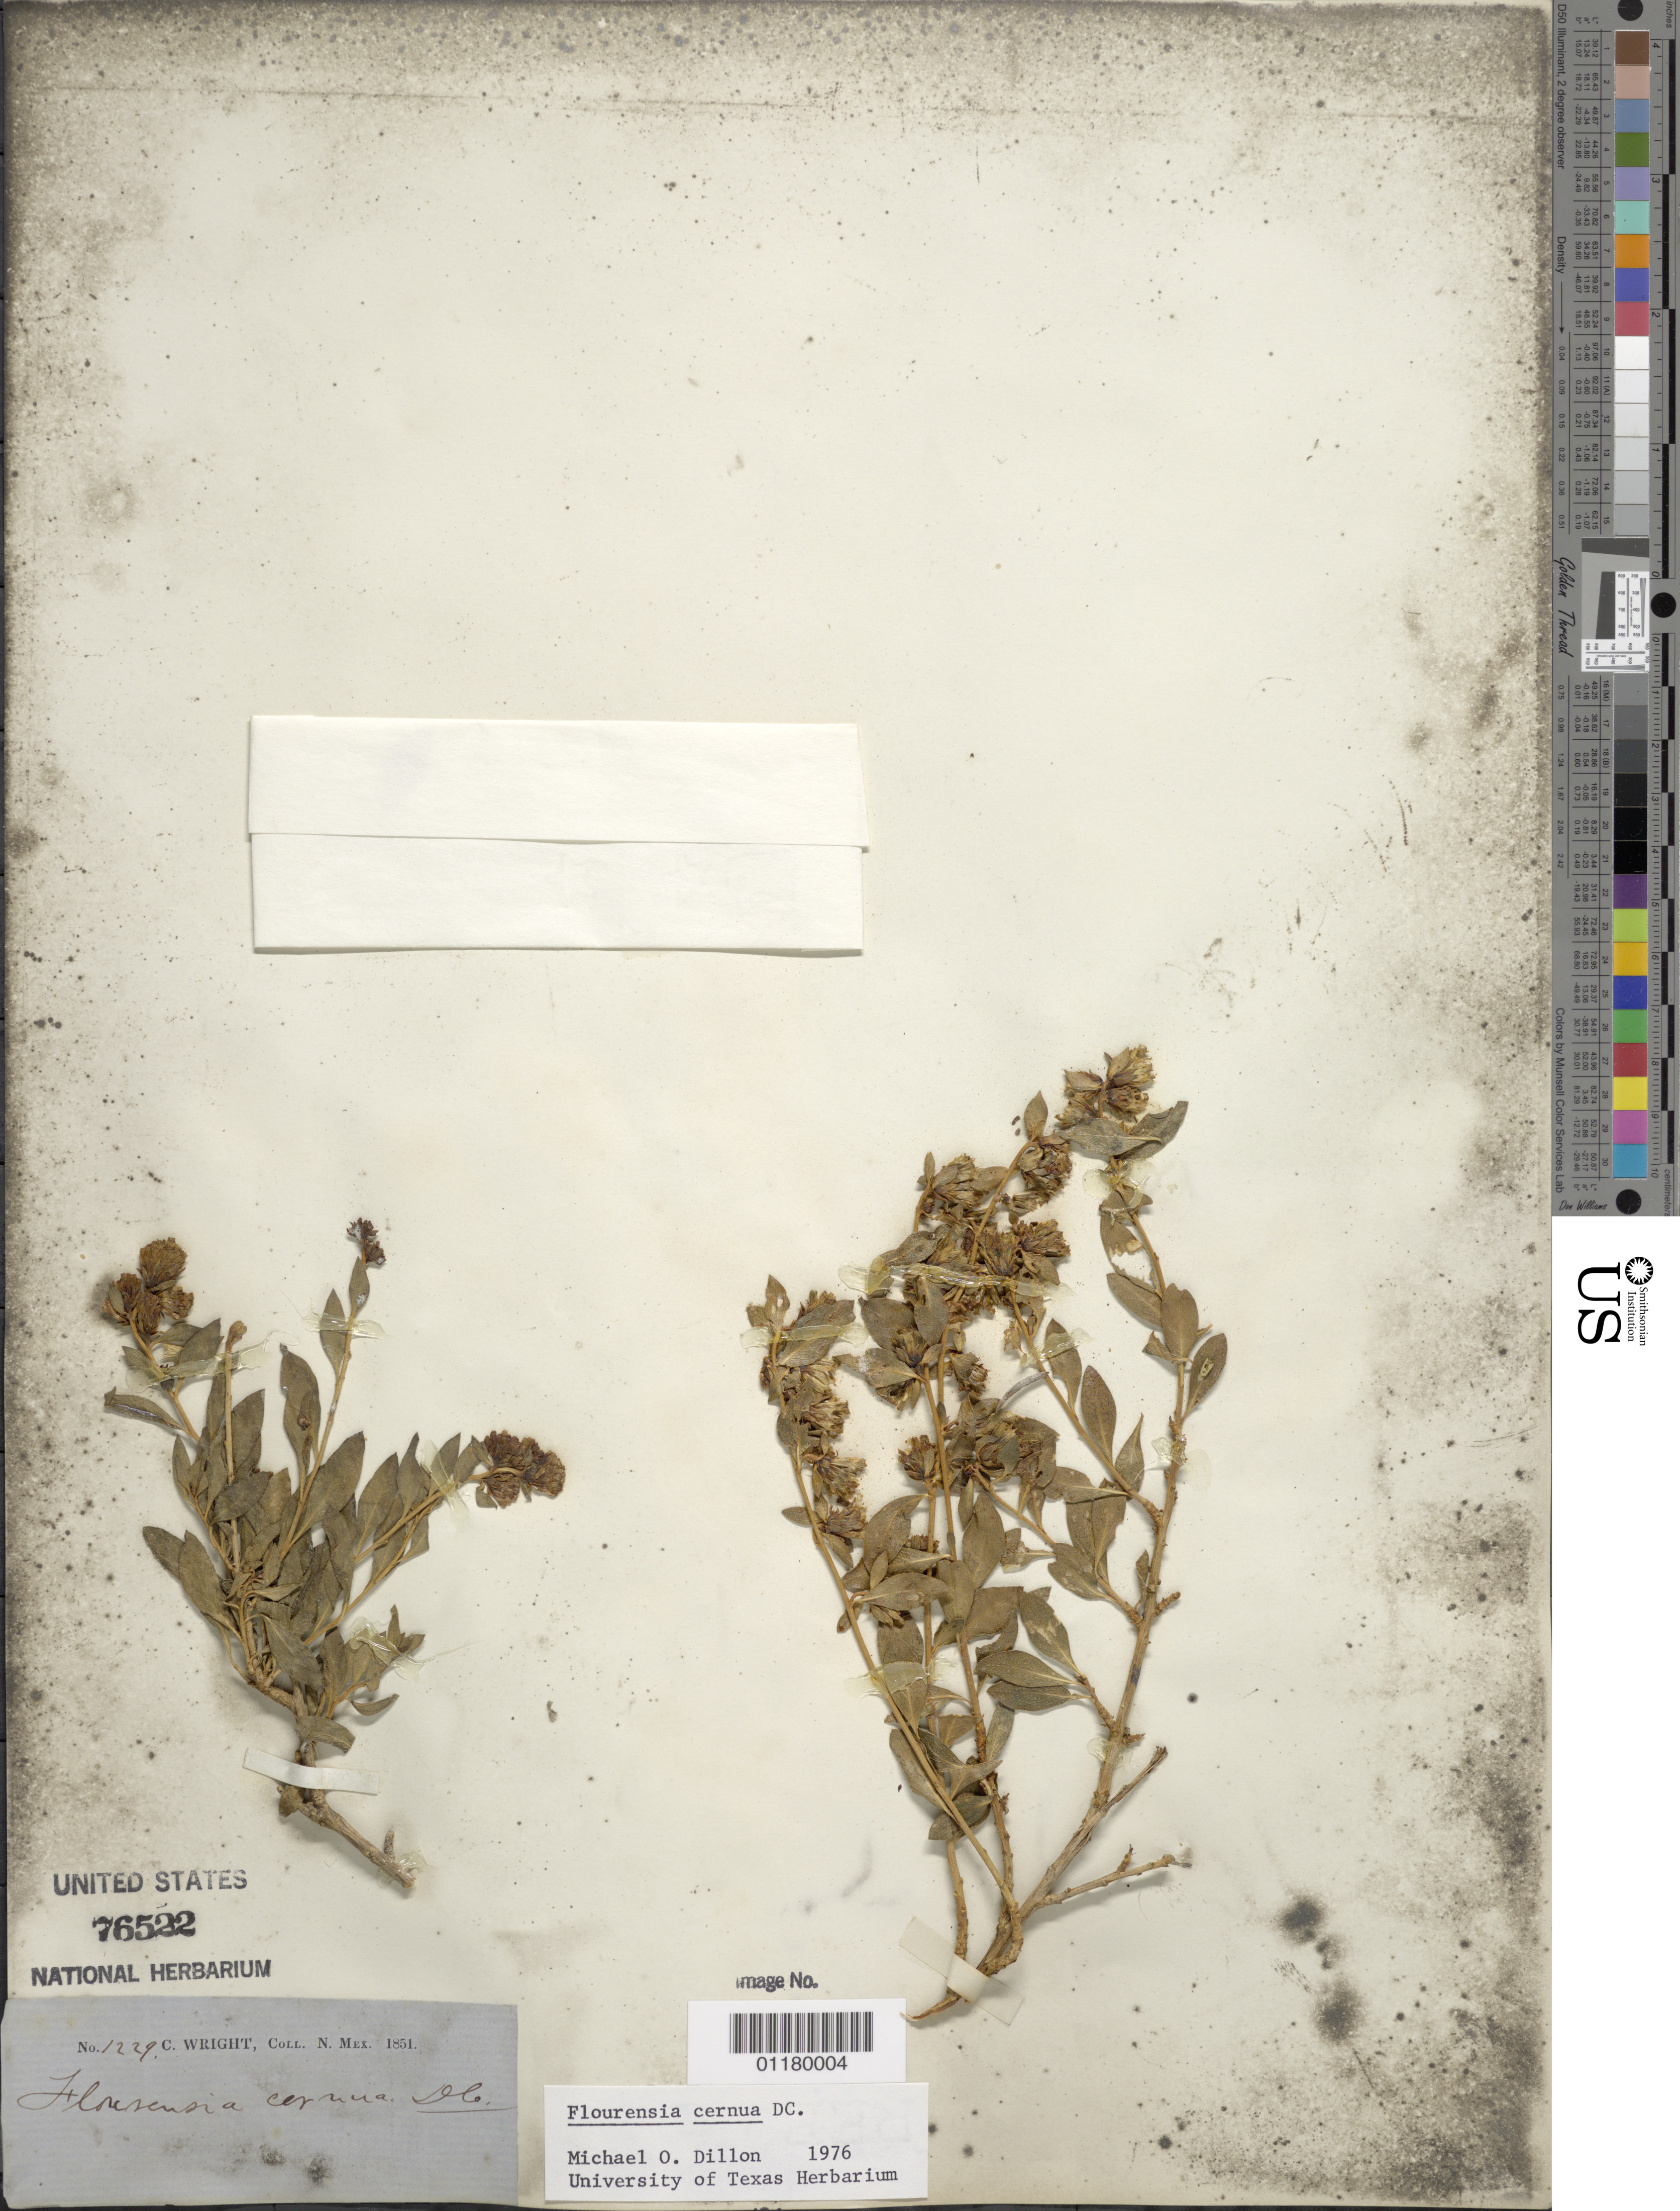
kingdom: Plantae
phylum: Tracheophyta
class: Magnoliopsida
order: Asterales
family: Asteraceae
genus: Flourensia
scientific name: Flourensia cernua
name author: DC.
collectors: C. Wright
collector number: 1229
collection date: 1851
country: United States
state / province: New Mexico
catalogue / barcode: US 76522